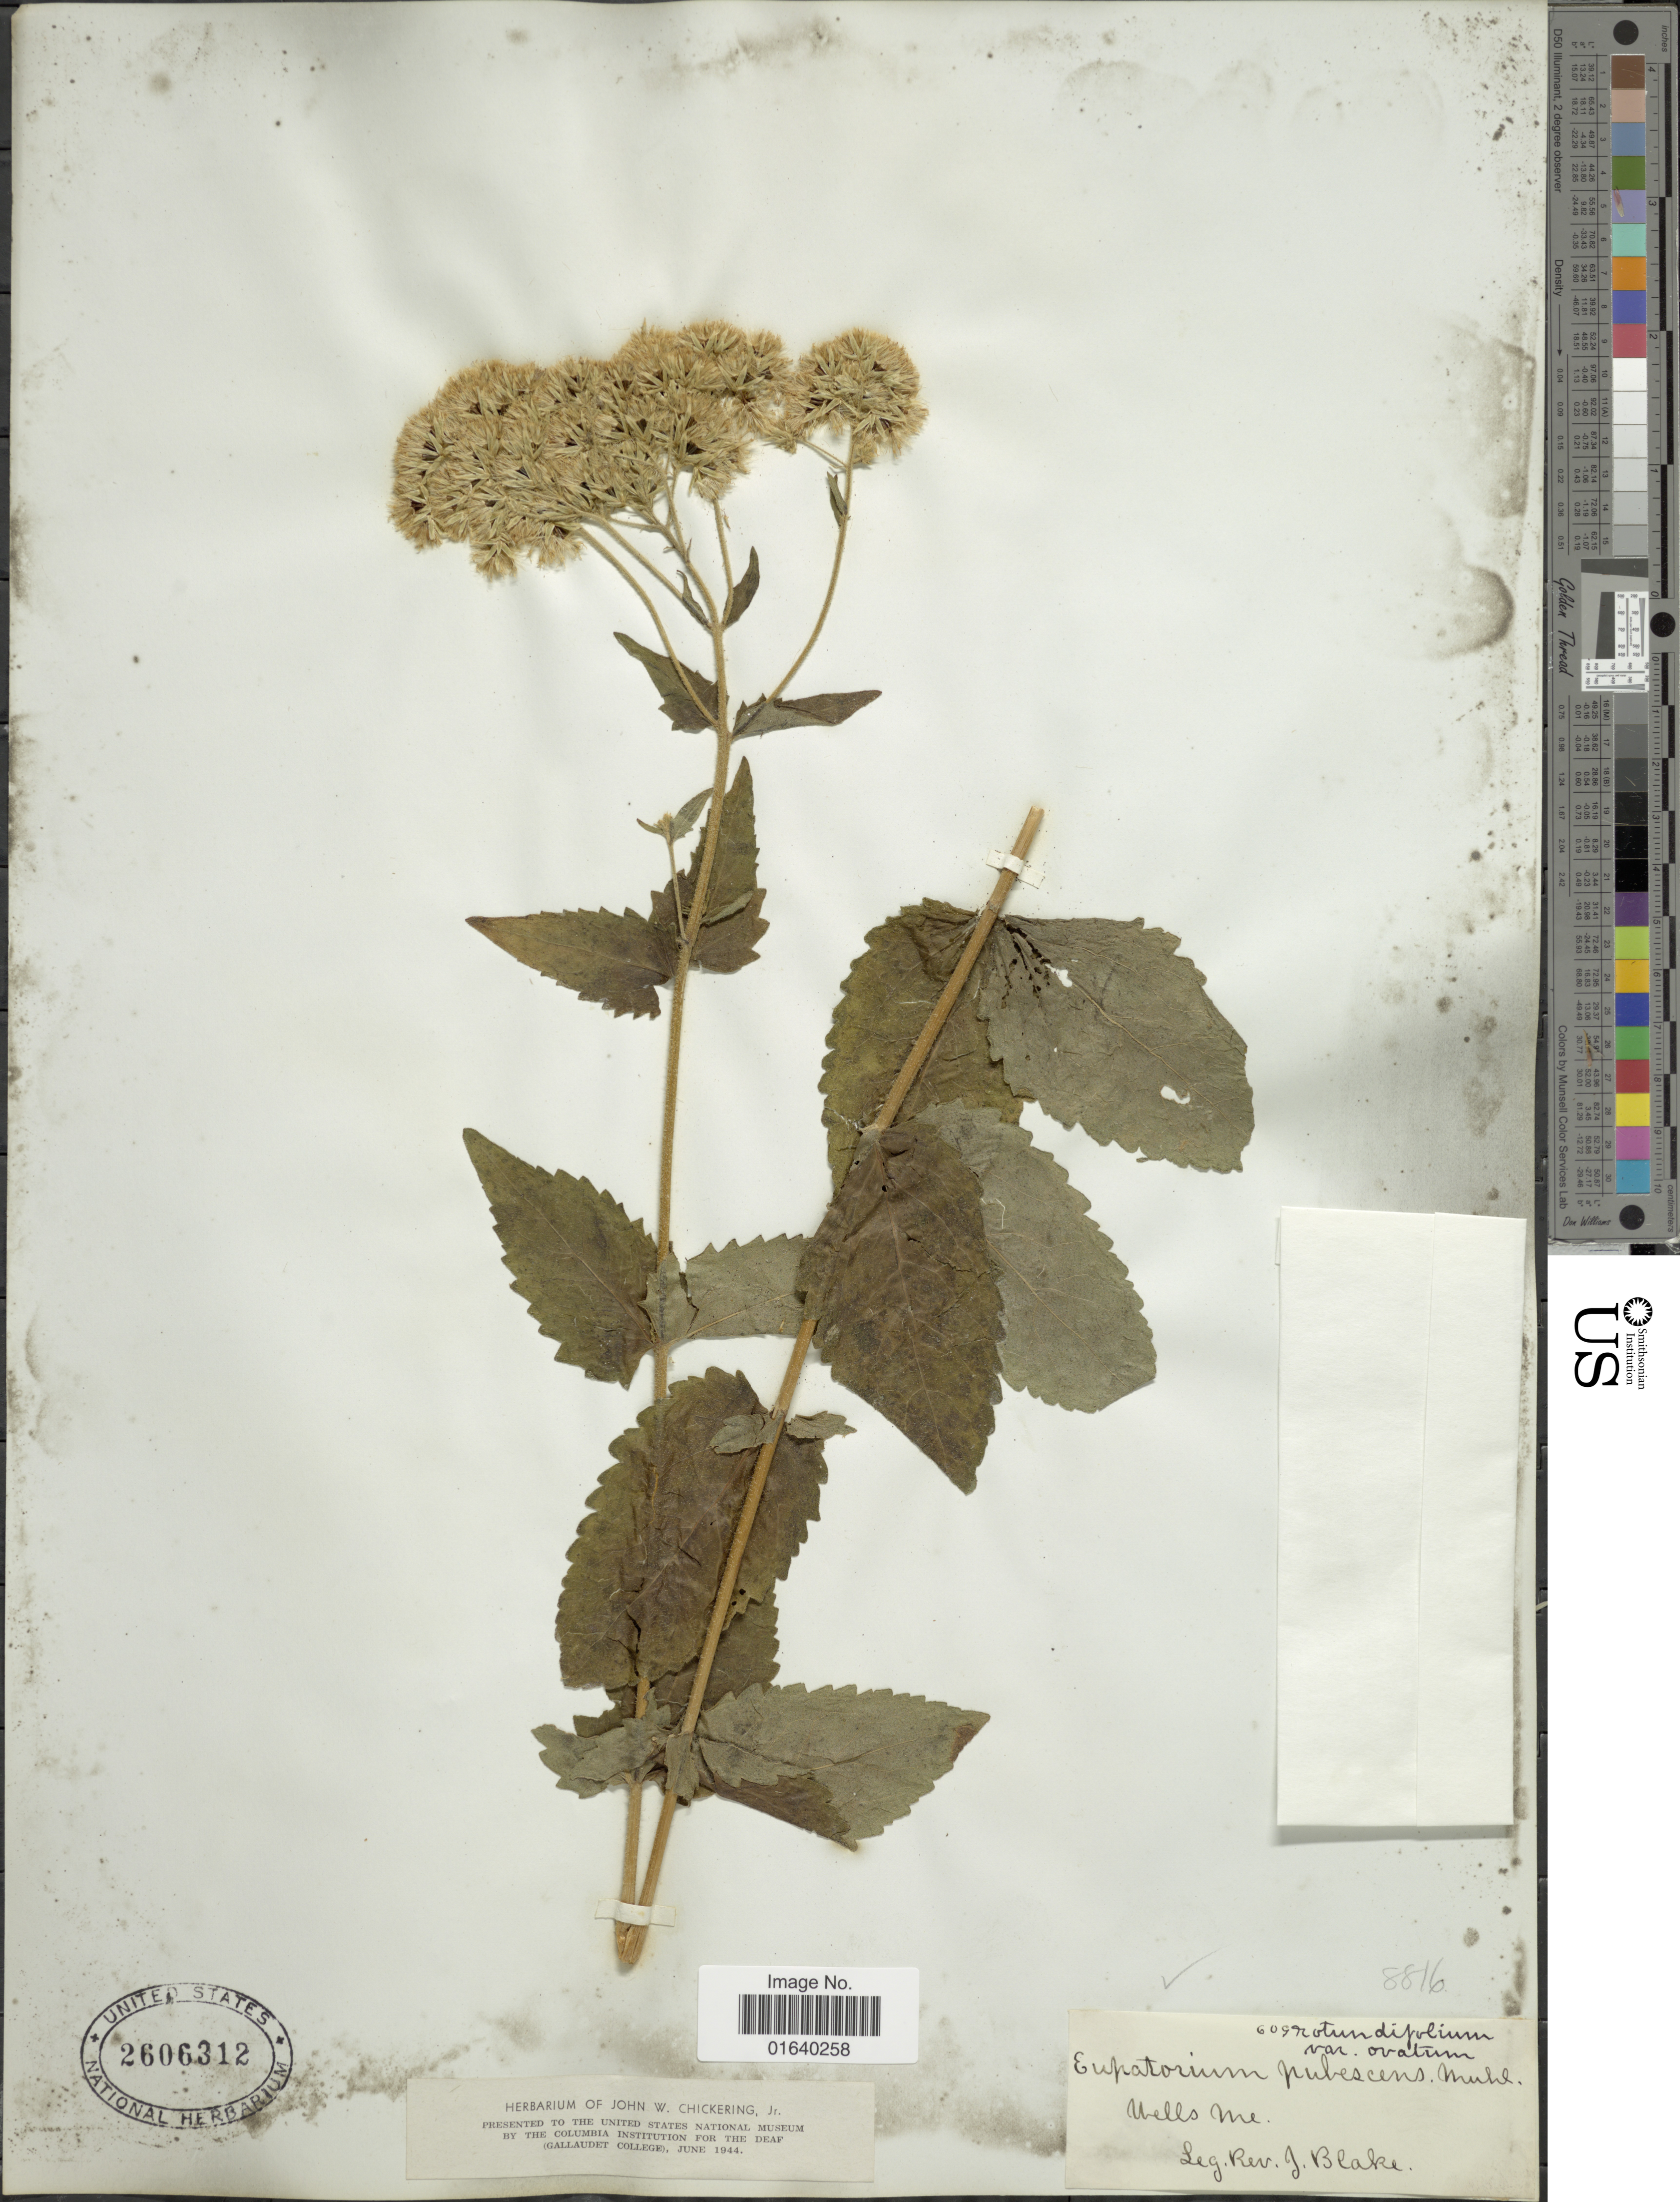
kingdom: Plantae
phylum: Tracheophyta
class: Magnoliopsida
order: Asterales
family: Asteraceae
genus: Eupatorium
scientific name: Eupatorium rotundifolium var. ovatum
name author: (Bigelow) J.D. Montgom. & Fairbrothers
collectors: J. Blake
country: United States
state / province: Maine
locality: Wells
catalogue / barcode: US 2606312